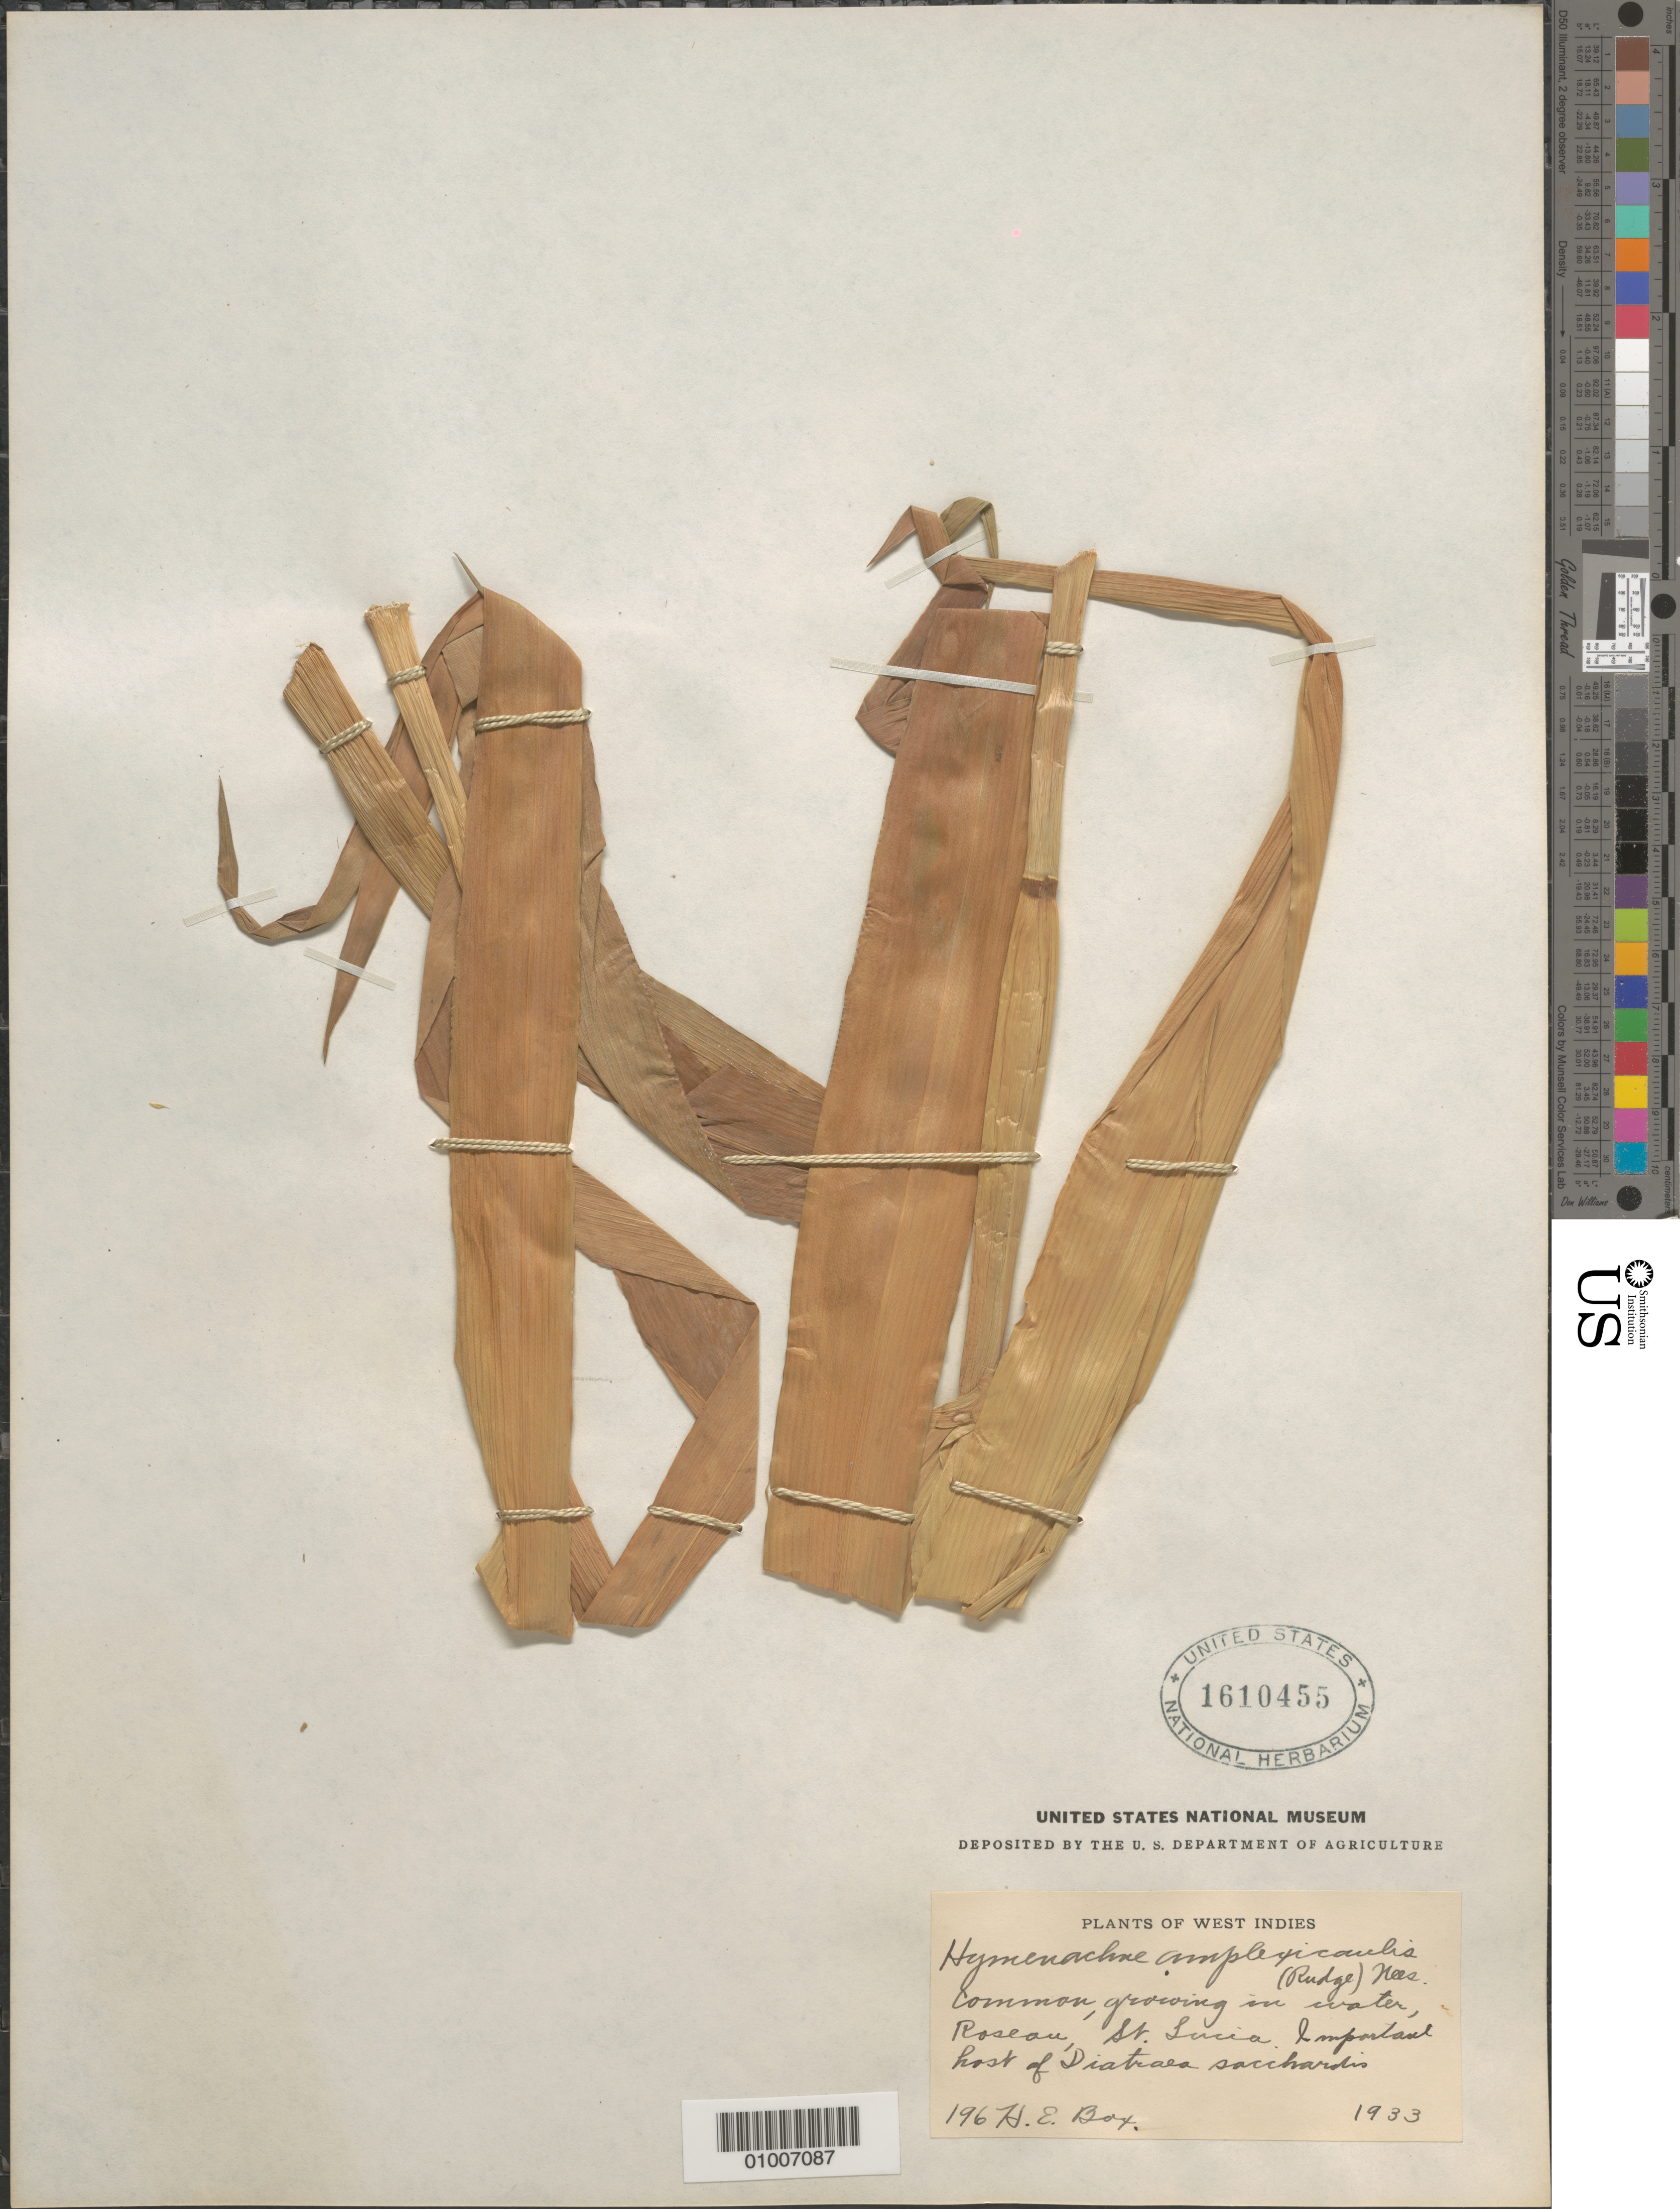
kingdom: Plantae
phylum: Tracheophyta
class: Liliopsida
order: Poales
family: Poaceae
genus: Hymenachne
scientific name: Hymenachne amplexicaulis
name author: (Rudge) Nees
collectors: H. E. Box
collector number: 196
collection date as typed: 1933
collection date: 1933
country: St. Lucia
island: St. Lucia I.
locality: Roseau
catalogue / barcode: US 1610455